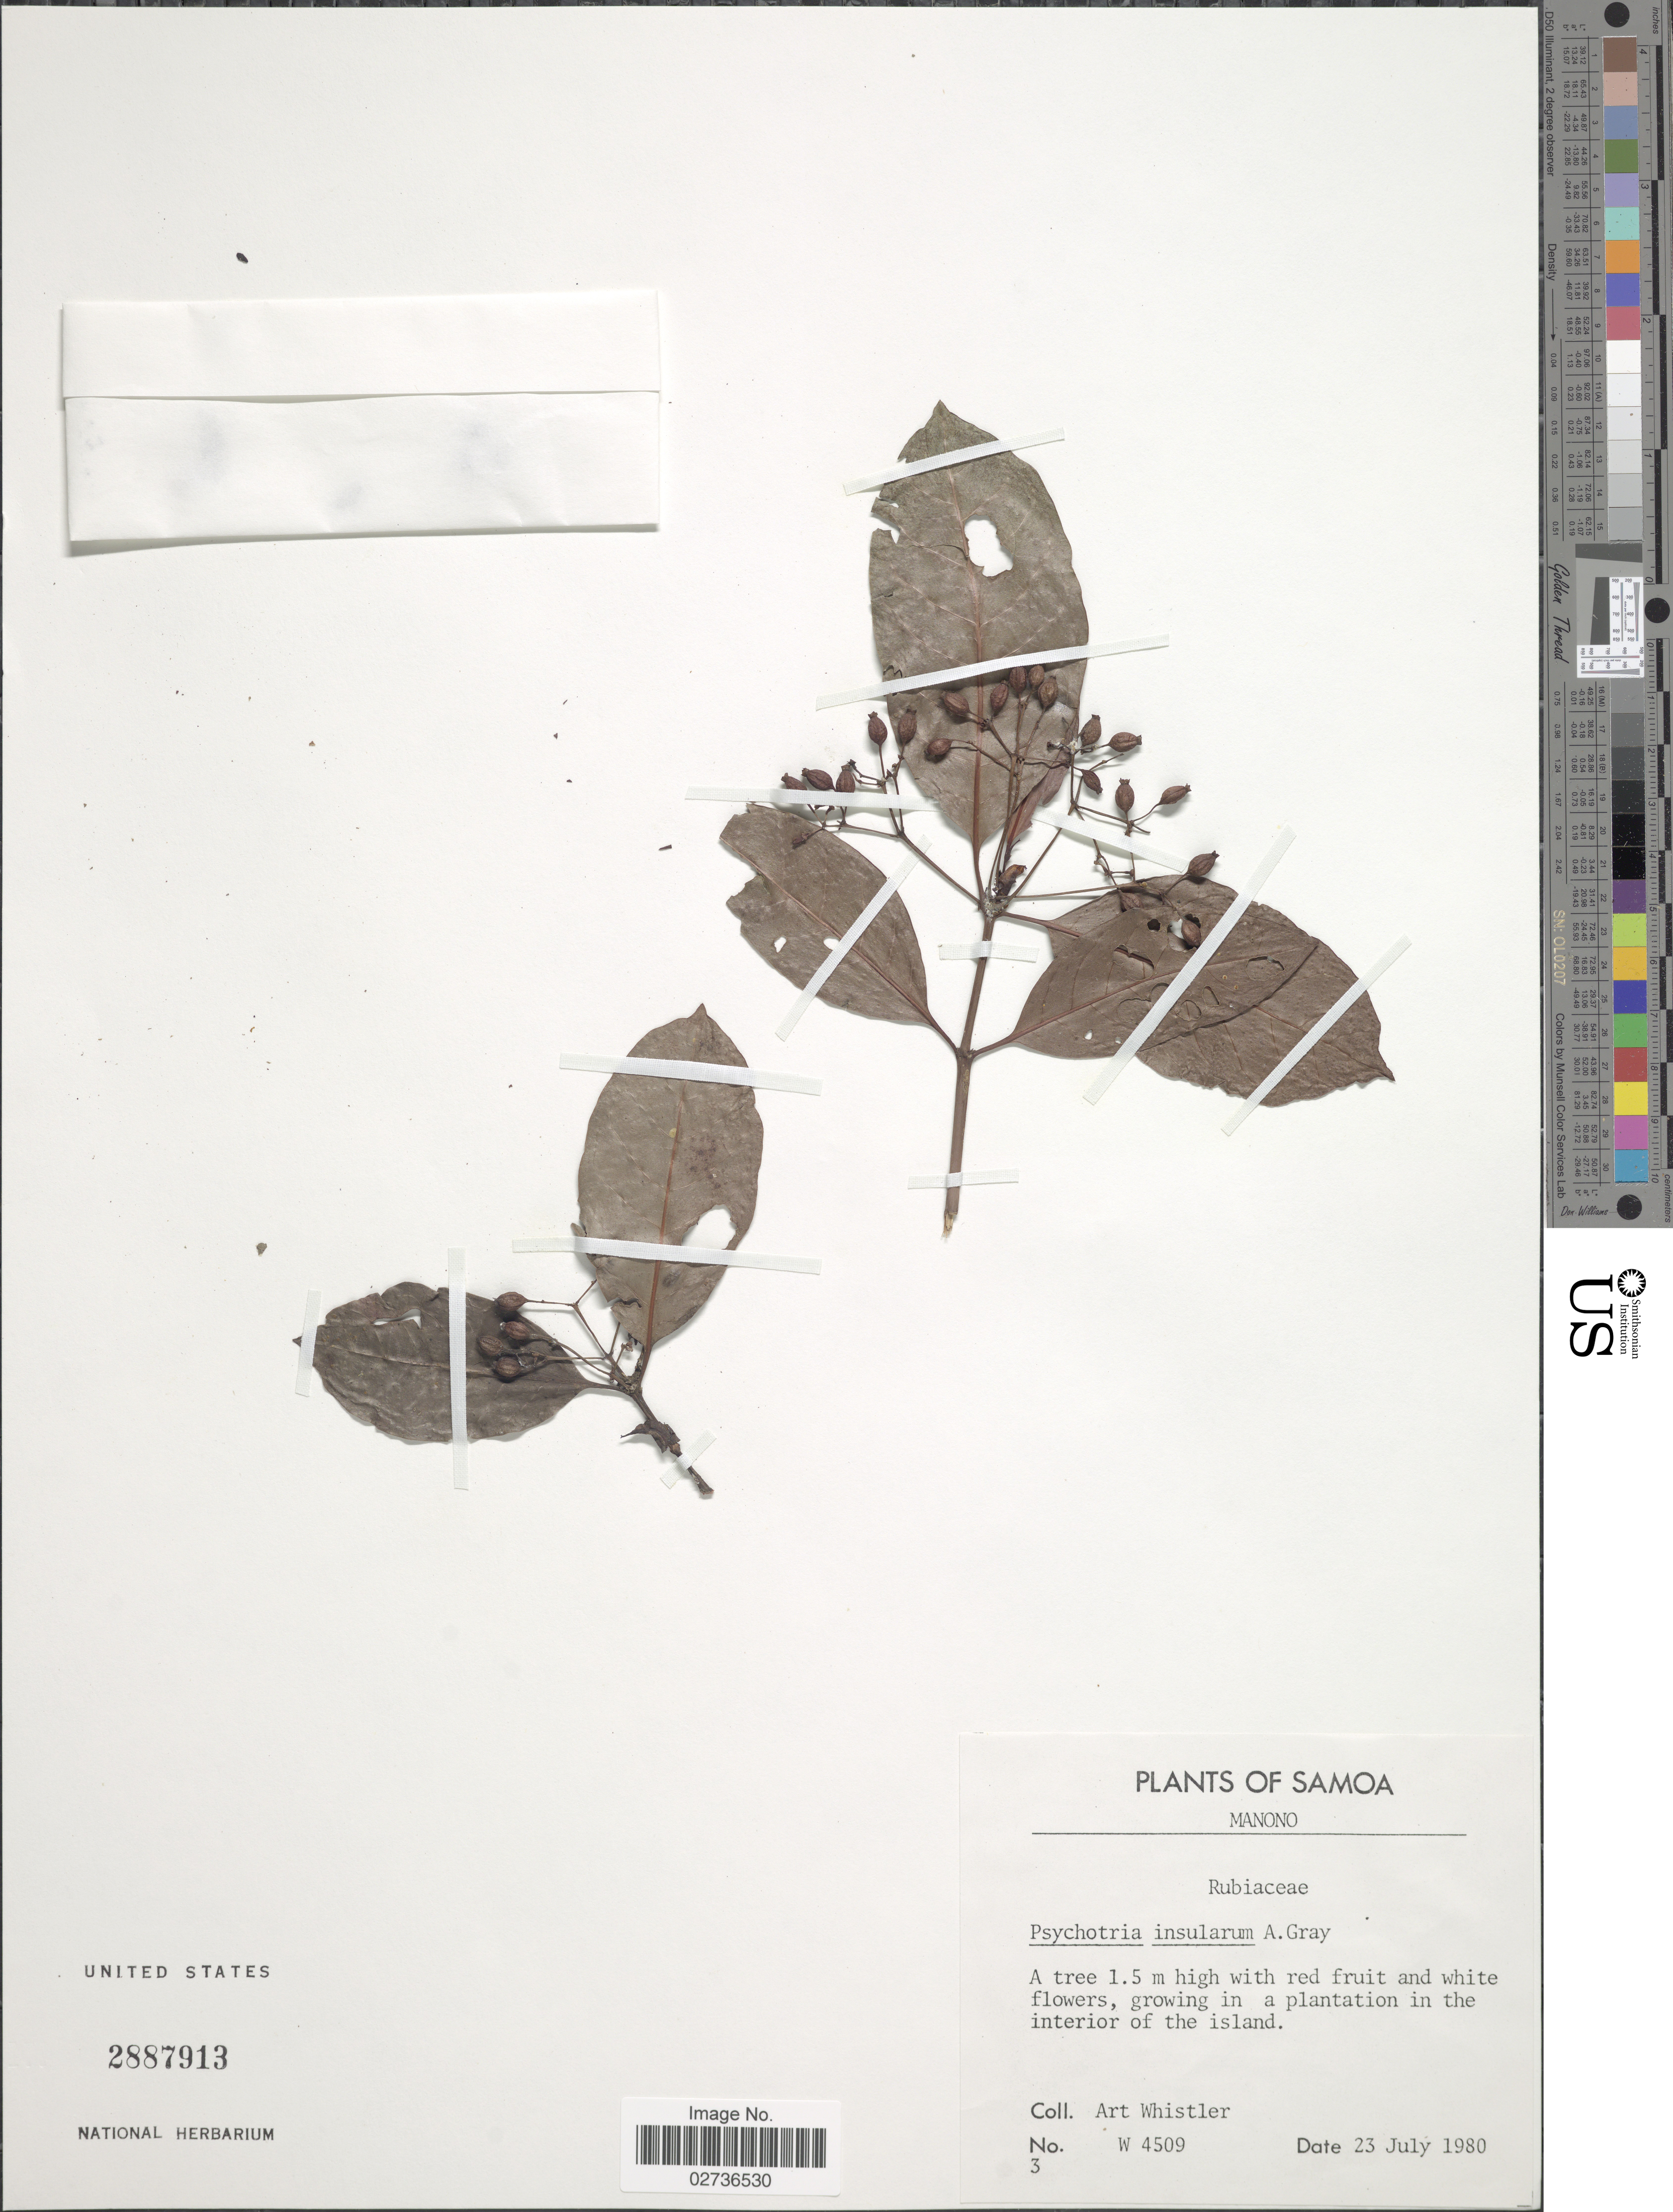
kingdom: Plantae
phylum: Tracheophyta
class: Magnoliopsida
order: Gentianales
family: Rubiaceae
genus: Psychotria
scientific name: Psychotria insularum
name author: A. Gray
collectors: A. Whistler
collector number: W 4509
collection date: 1980-07-23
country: Samoa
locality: Samoa, Manono, in a plantation in the interior of the island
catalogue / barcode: US 2887913